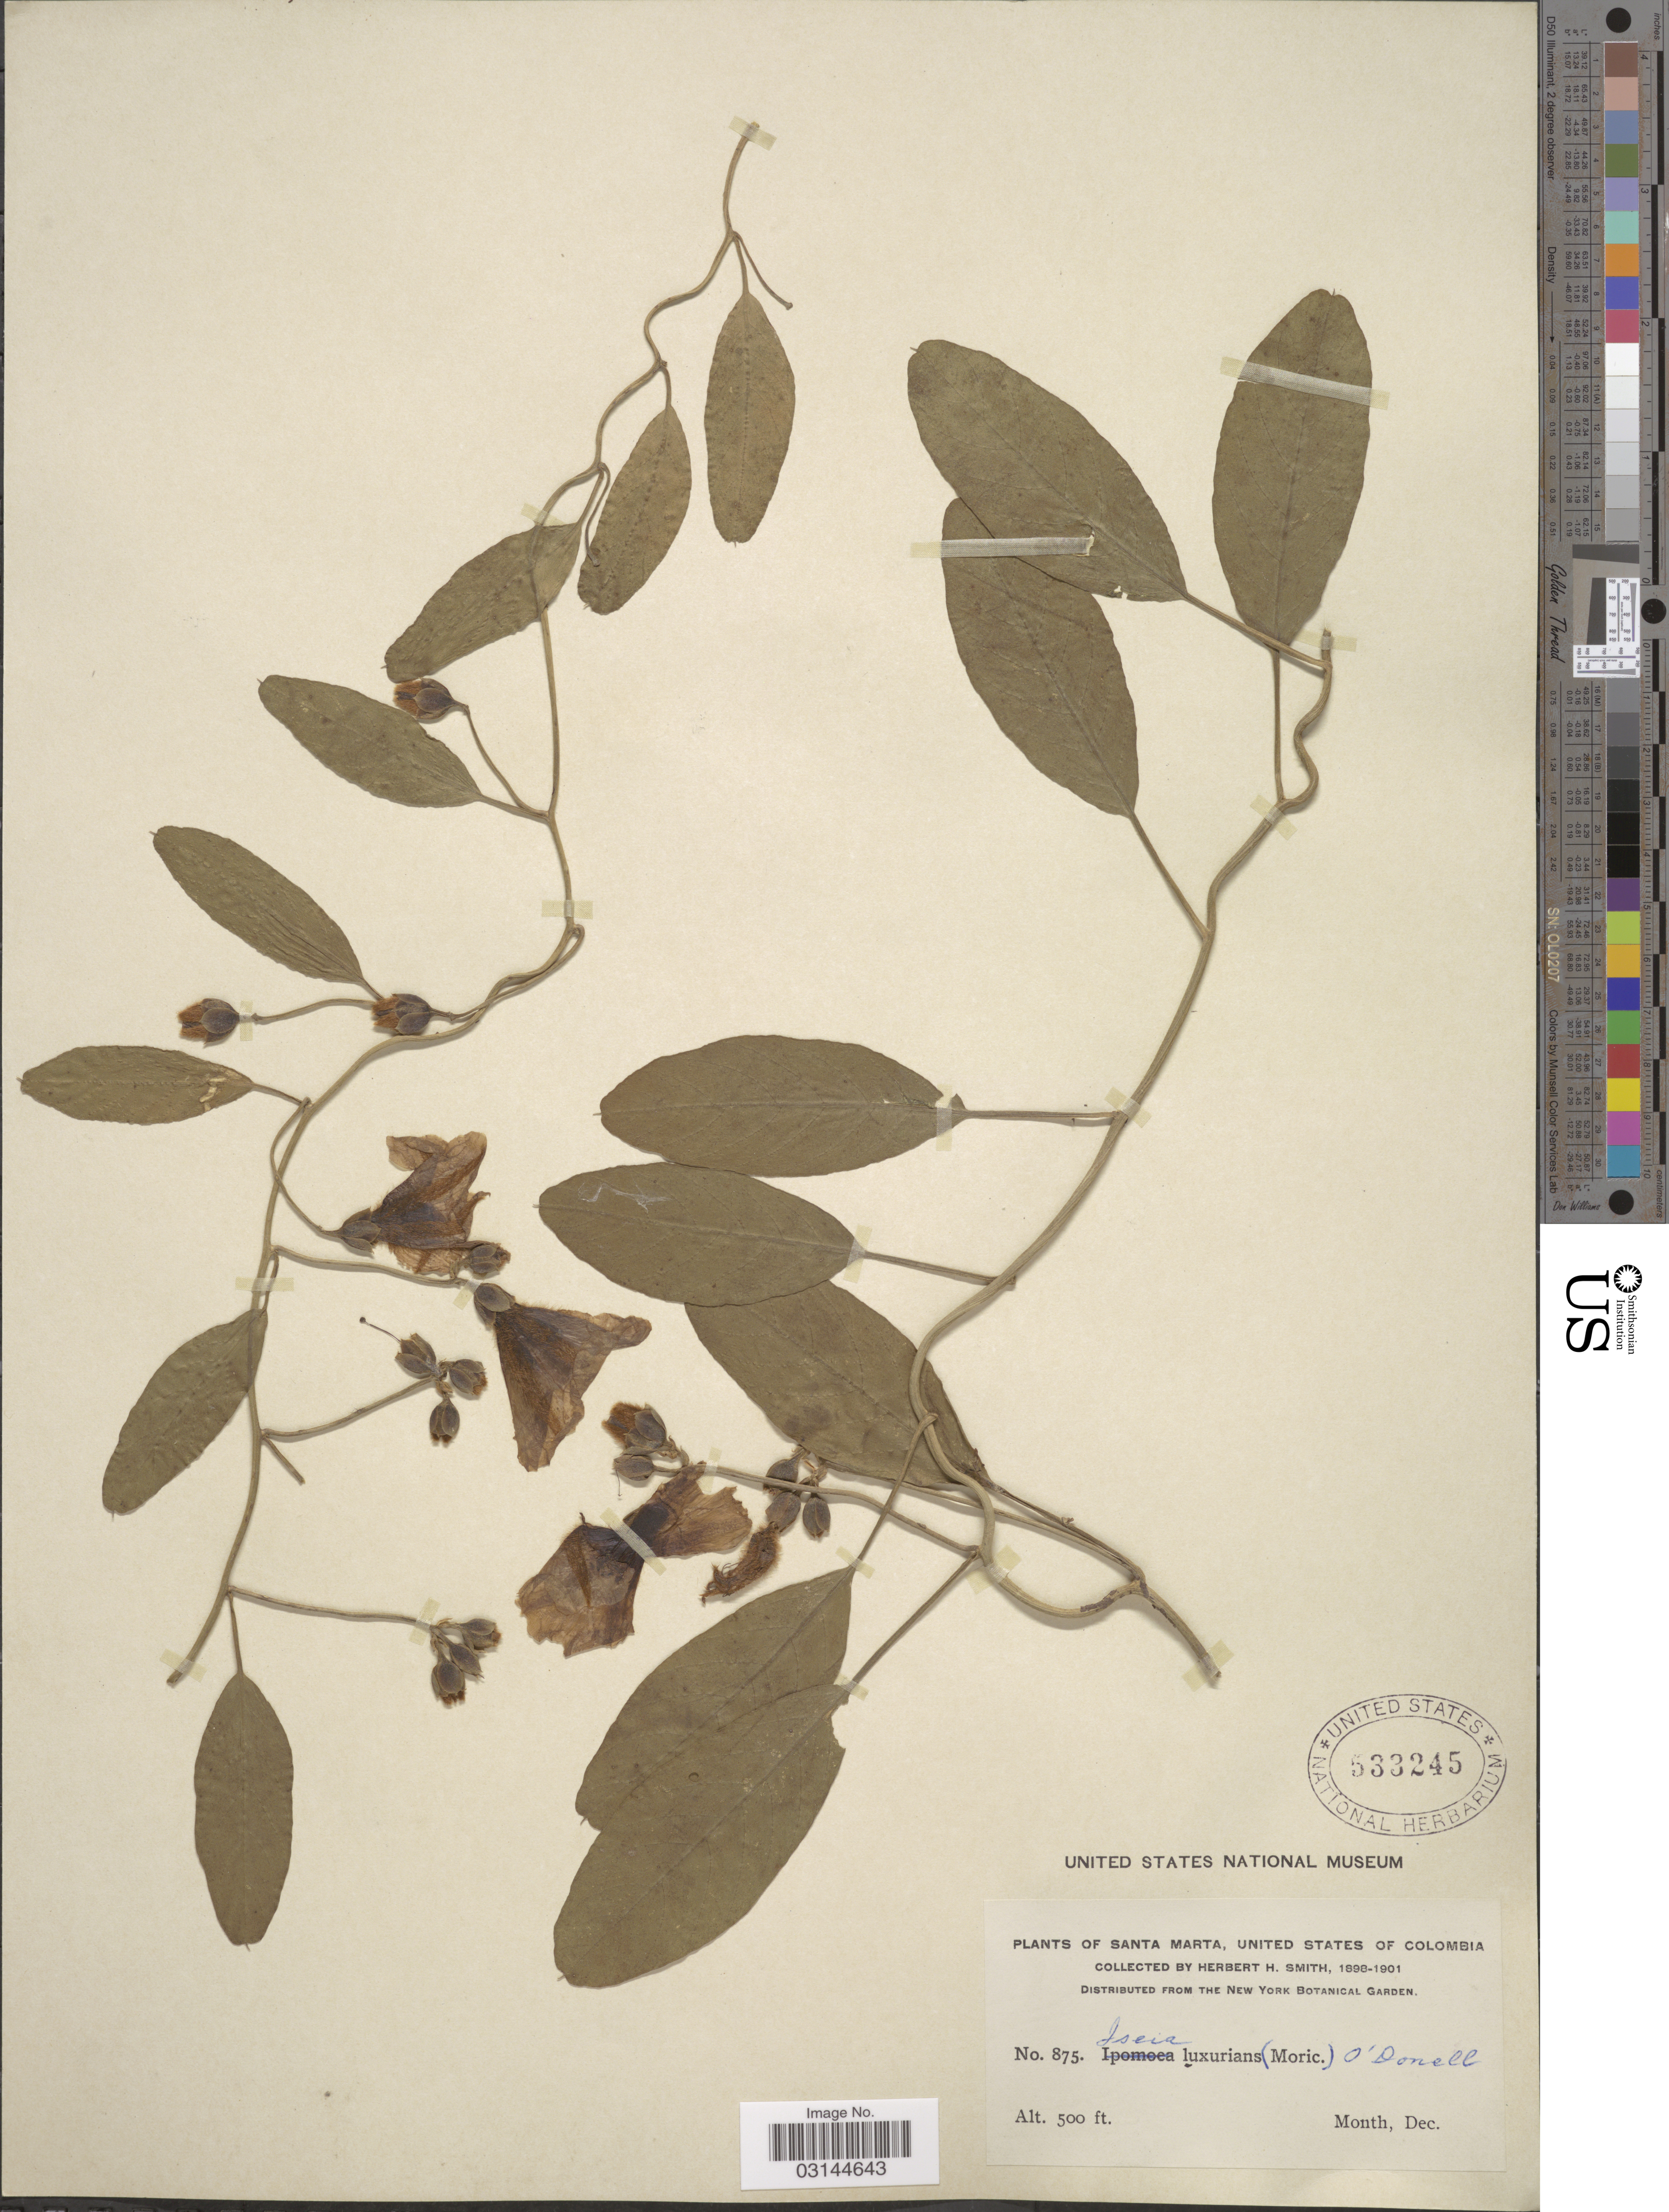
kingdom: Plantae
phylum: Tracheophyta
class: Magnoliopsida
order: Solanales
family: Convolvulaceae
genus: Aniseia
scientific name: Aniseia luxurians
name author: (Moric.) Athiê-Souza & Buril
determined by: Strong, Mark T., (BOT), Smithsonian Institution - National Museum of Natural History (UNITED STATES)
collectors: Herbert H. Smith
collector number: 875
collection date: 1898-12/1901-12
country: Colombia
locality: Santa Marta, United States of Colombia.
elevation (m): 152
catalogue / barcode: US 533245